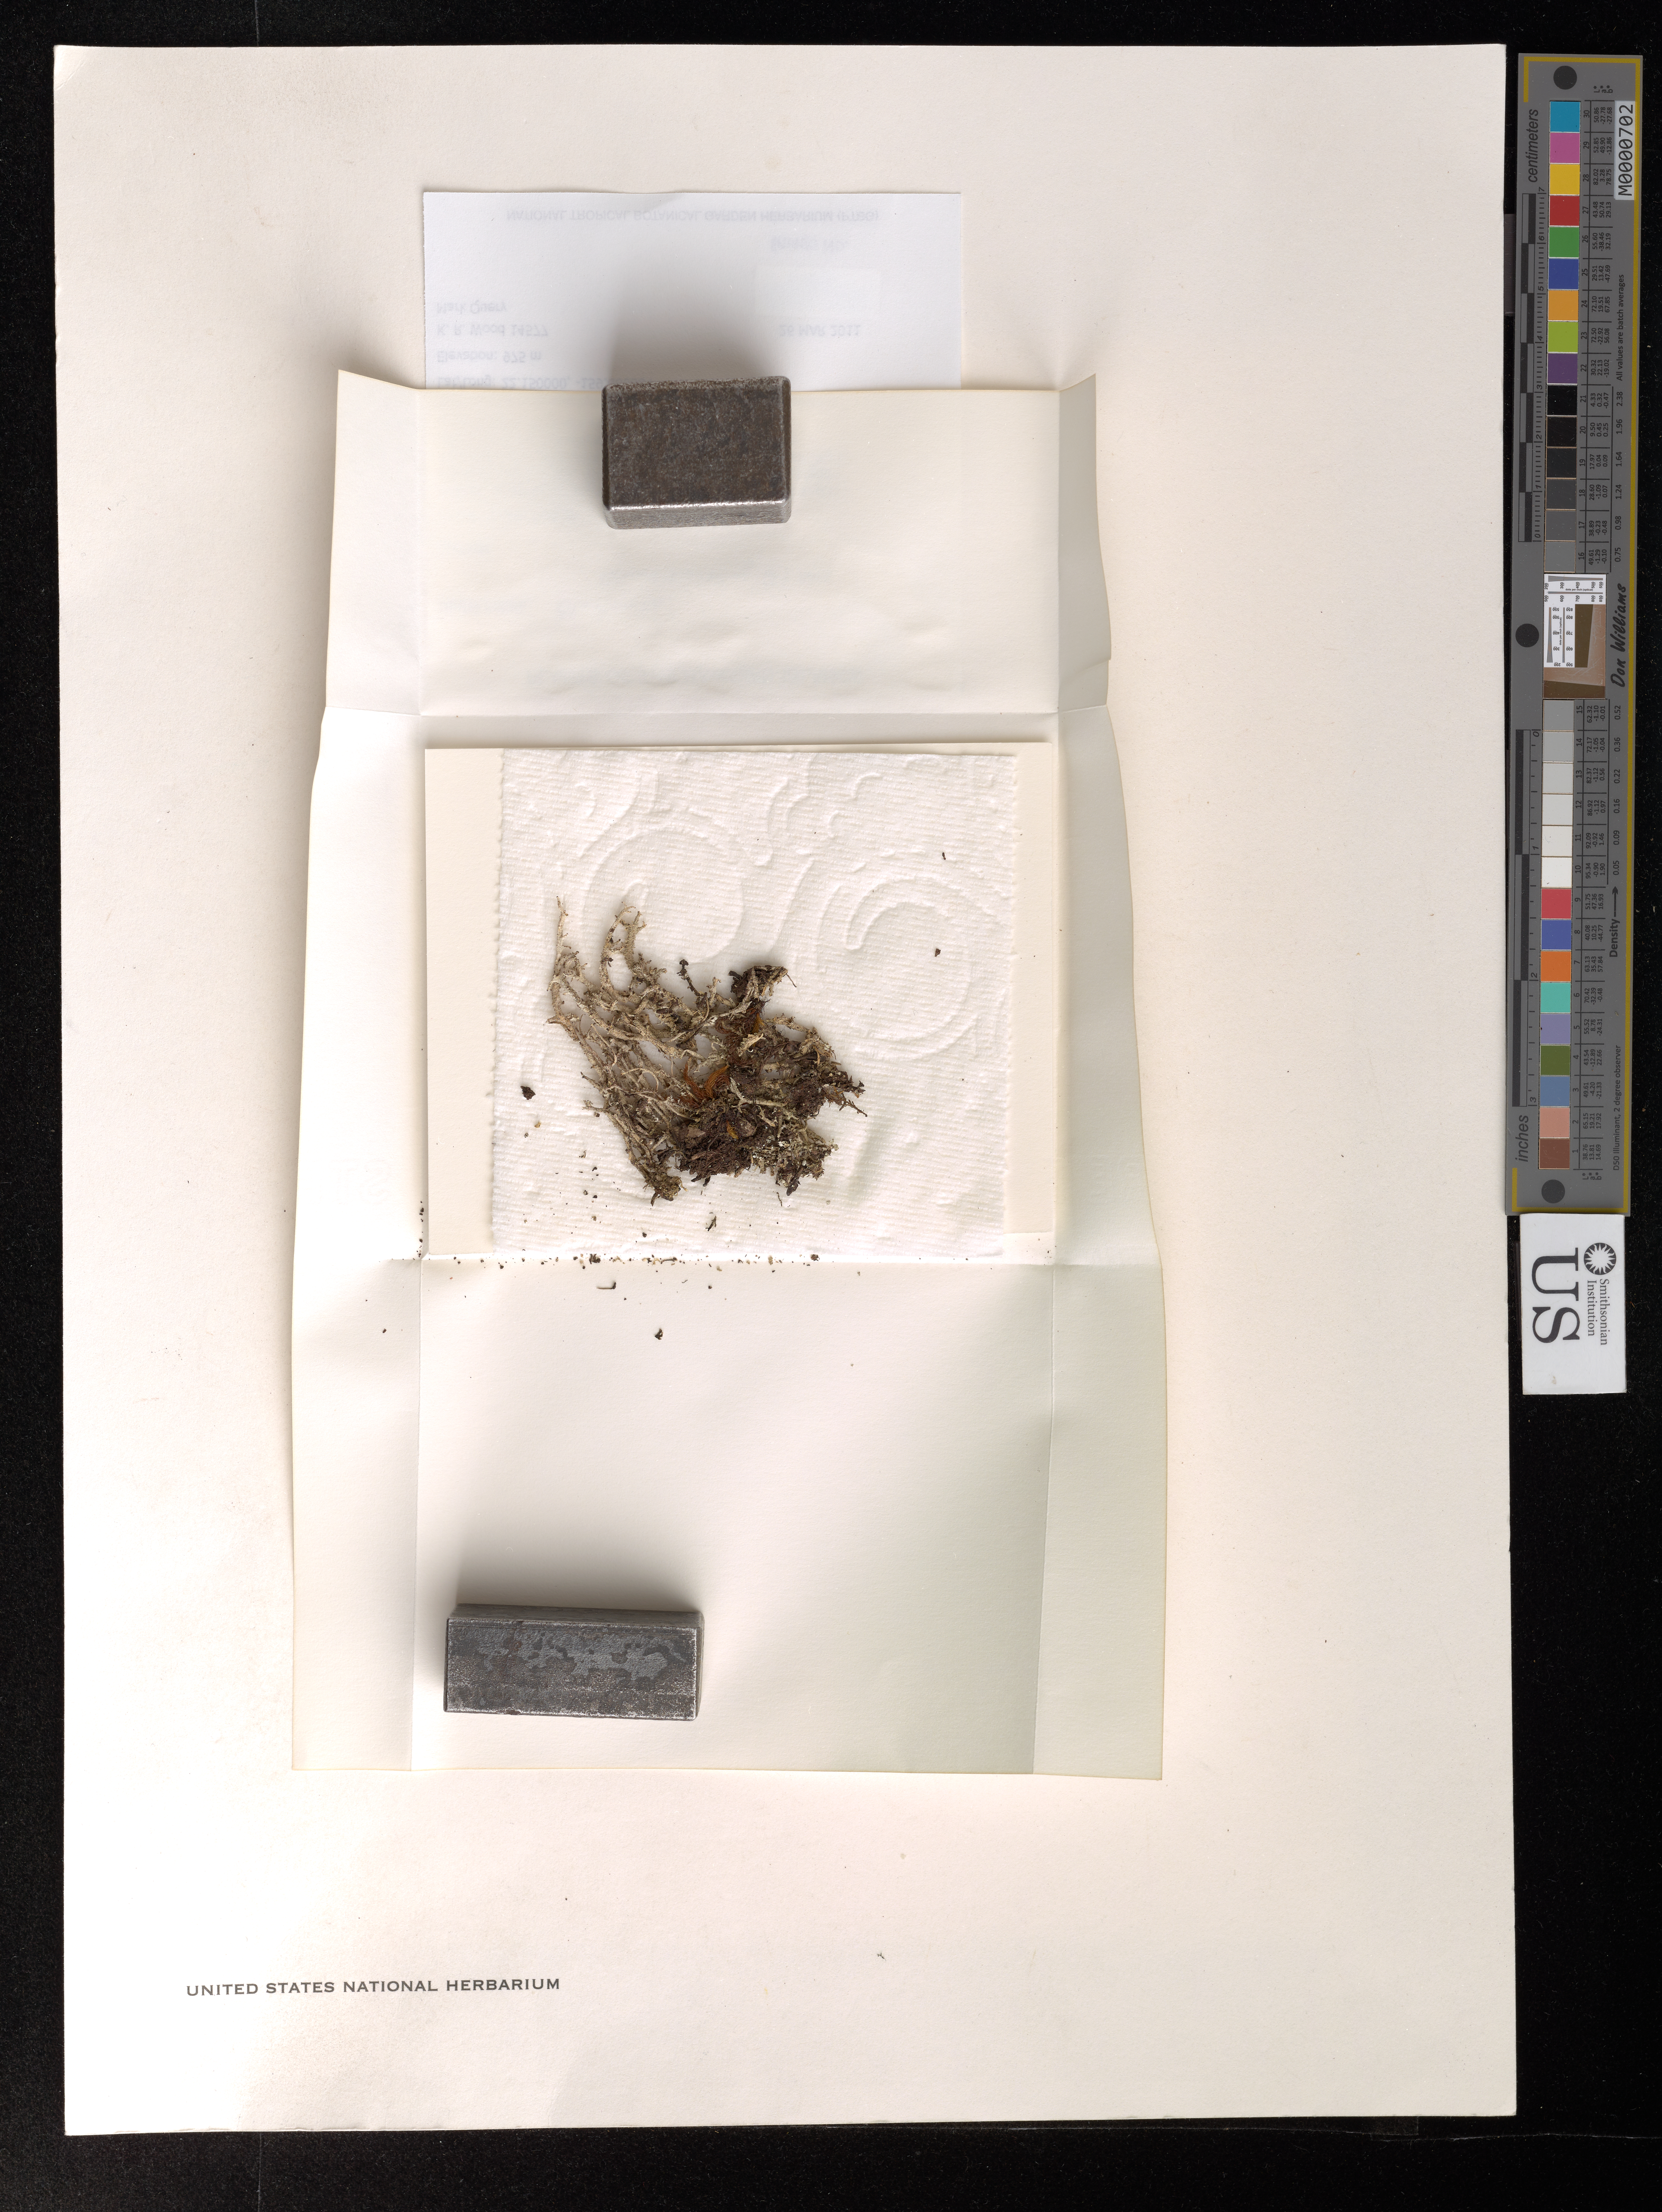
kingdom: Fungi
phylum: Ascomycota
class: Lecanoromycetes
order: Lecanorales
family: Cladoniaceae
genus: Cladonia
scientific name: Cladonia sp.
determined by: Lücking, Robert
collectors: K. R. Wood & M. Query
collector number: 14577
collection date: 2011-03-26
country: United States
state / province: Hawaii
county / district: Kauai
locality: Kauai Hanalei District. Honopu, north facing slopes just below trail.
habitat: Metrosideros-Acacai montane mesic forest.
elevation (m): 975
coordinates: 22.150000, -159.660004